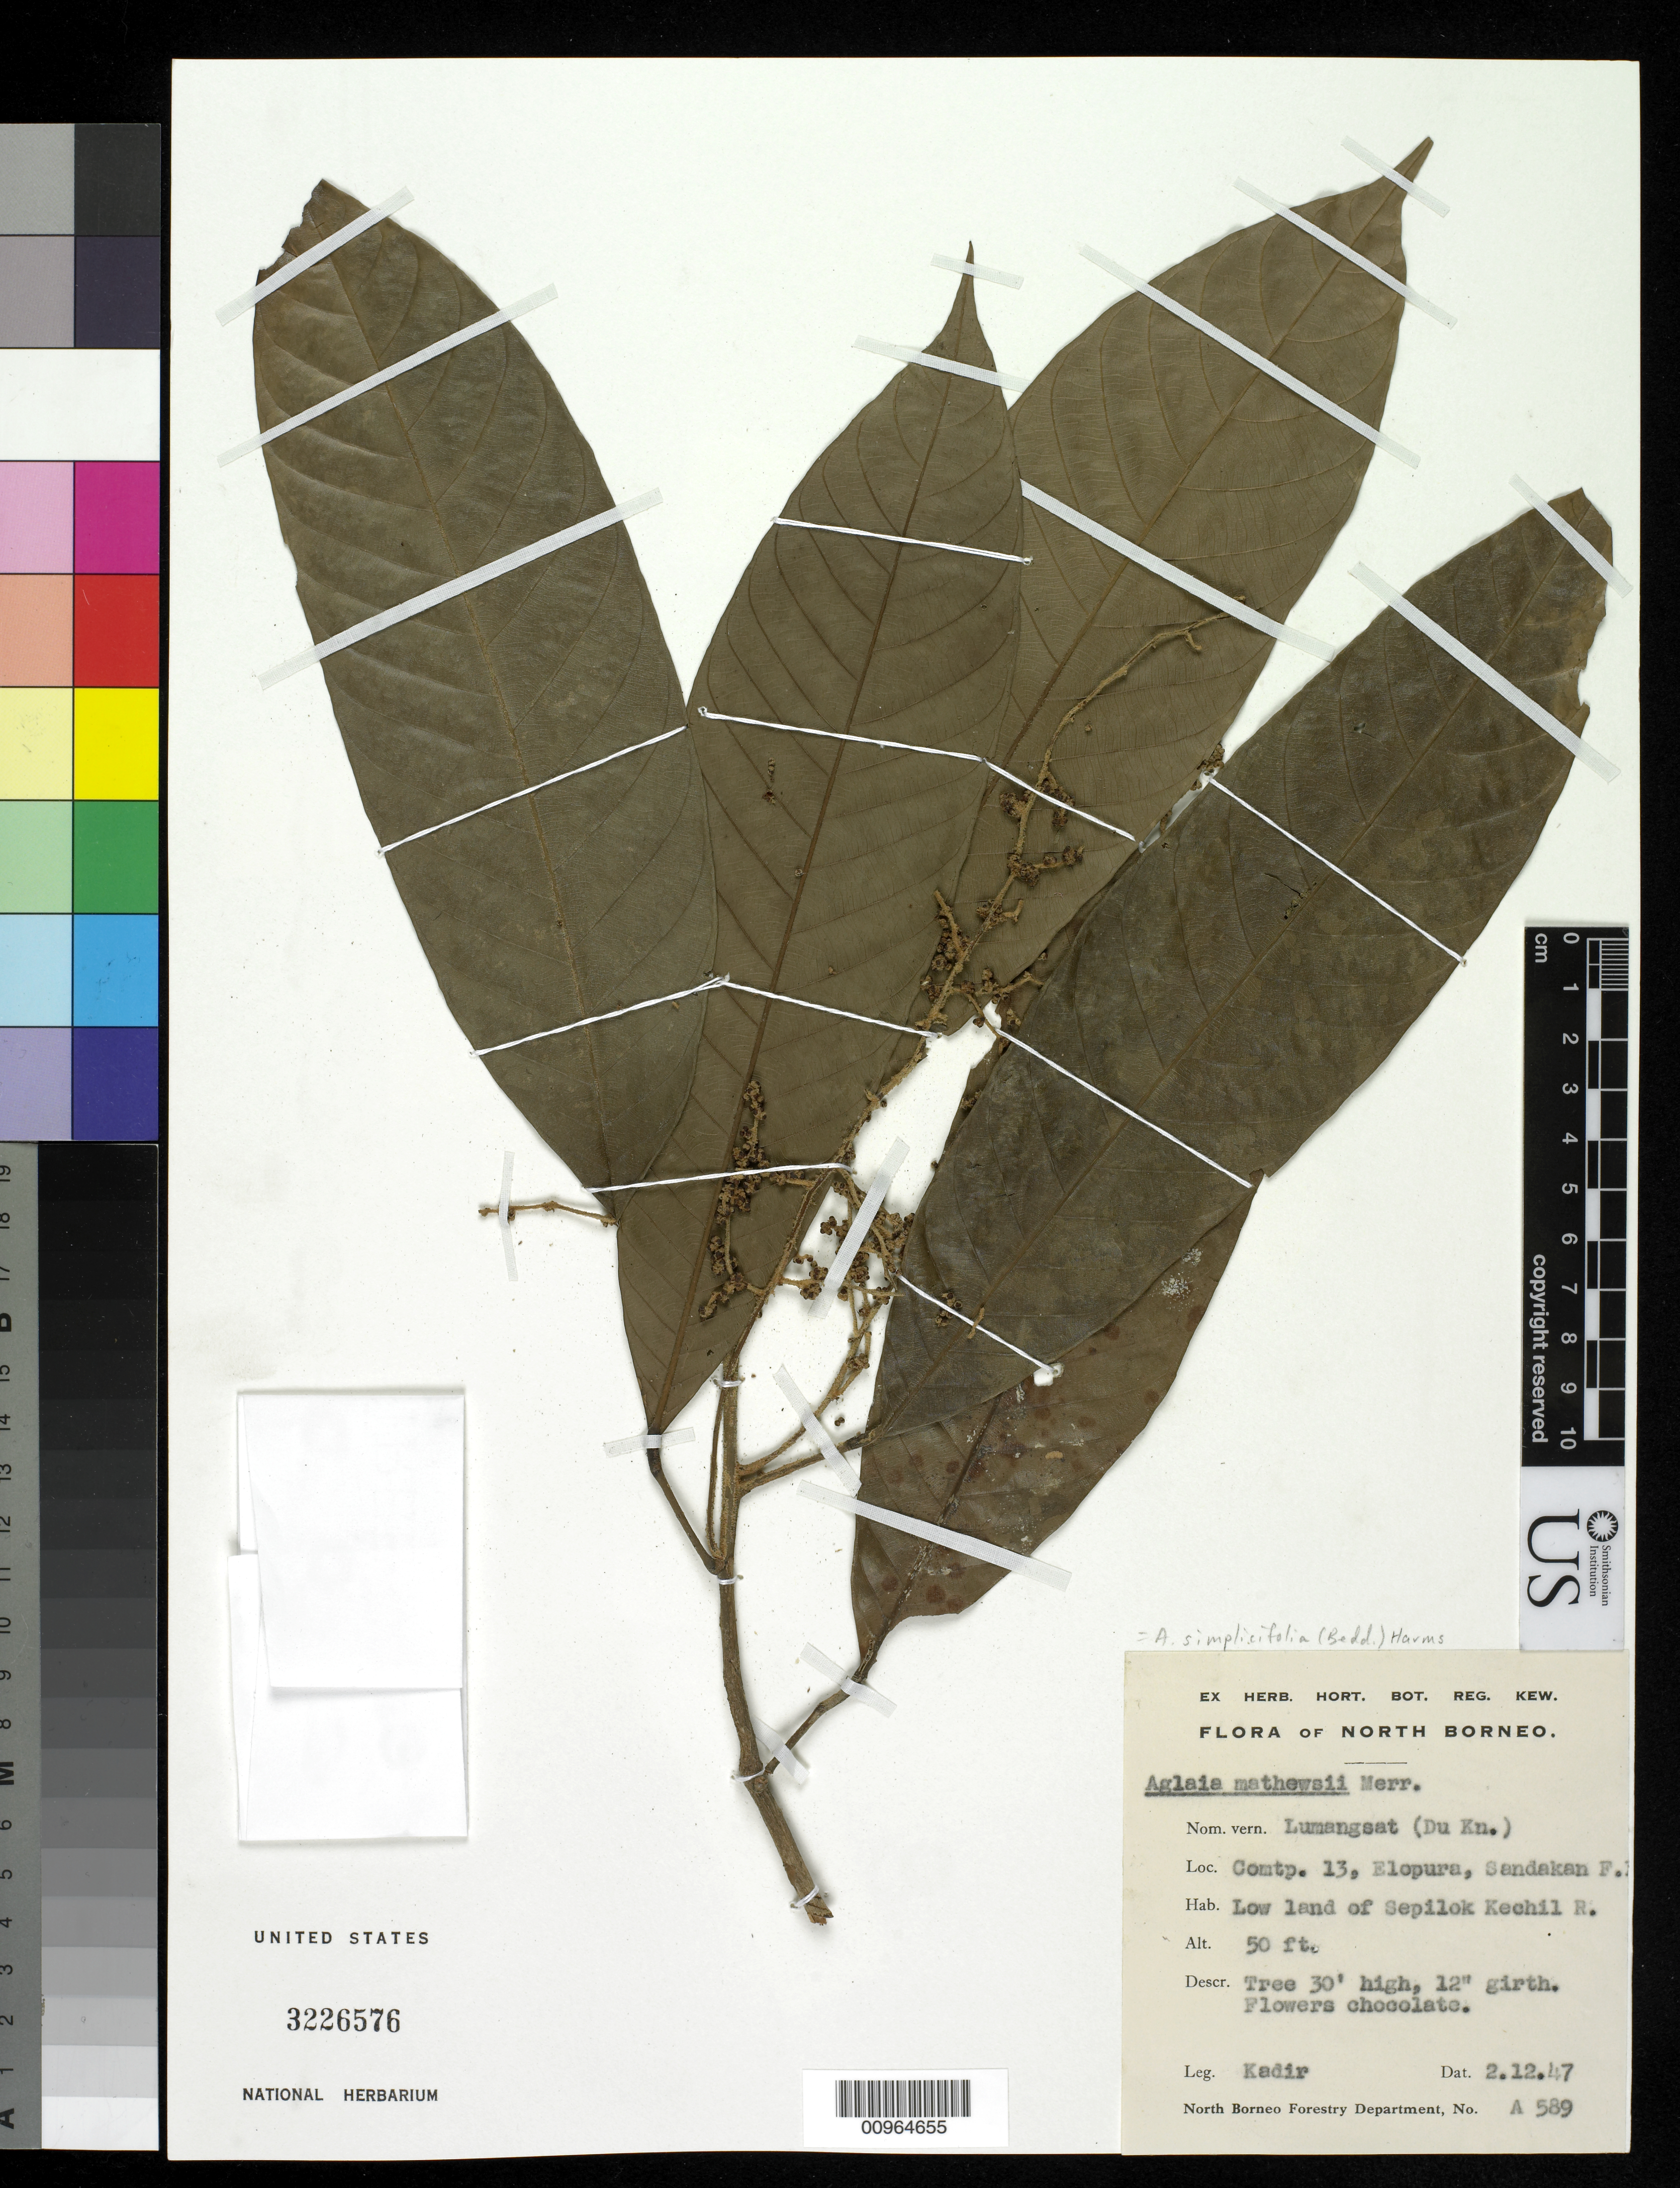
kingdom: Plantae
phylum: Tracheophyta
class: Magnoliopsida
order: Sapindales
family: Meliaceae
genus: Aglaia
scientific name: Aglaia meliosmoides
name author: Craib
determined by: Pannell, C. M.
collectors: Kadir Bin Abdul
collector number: A 589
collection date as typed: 12 Feb 1947 or 02 Dec 1947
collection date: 1947-02-12 or 1947-12-02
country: Malaysia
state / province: Sabah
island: Borneo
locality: Comtp. 13, Elopura, Sandakan FR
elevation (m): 15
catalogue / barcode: US 3226576